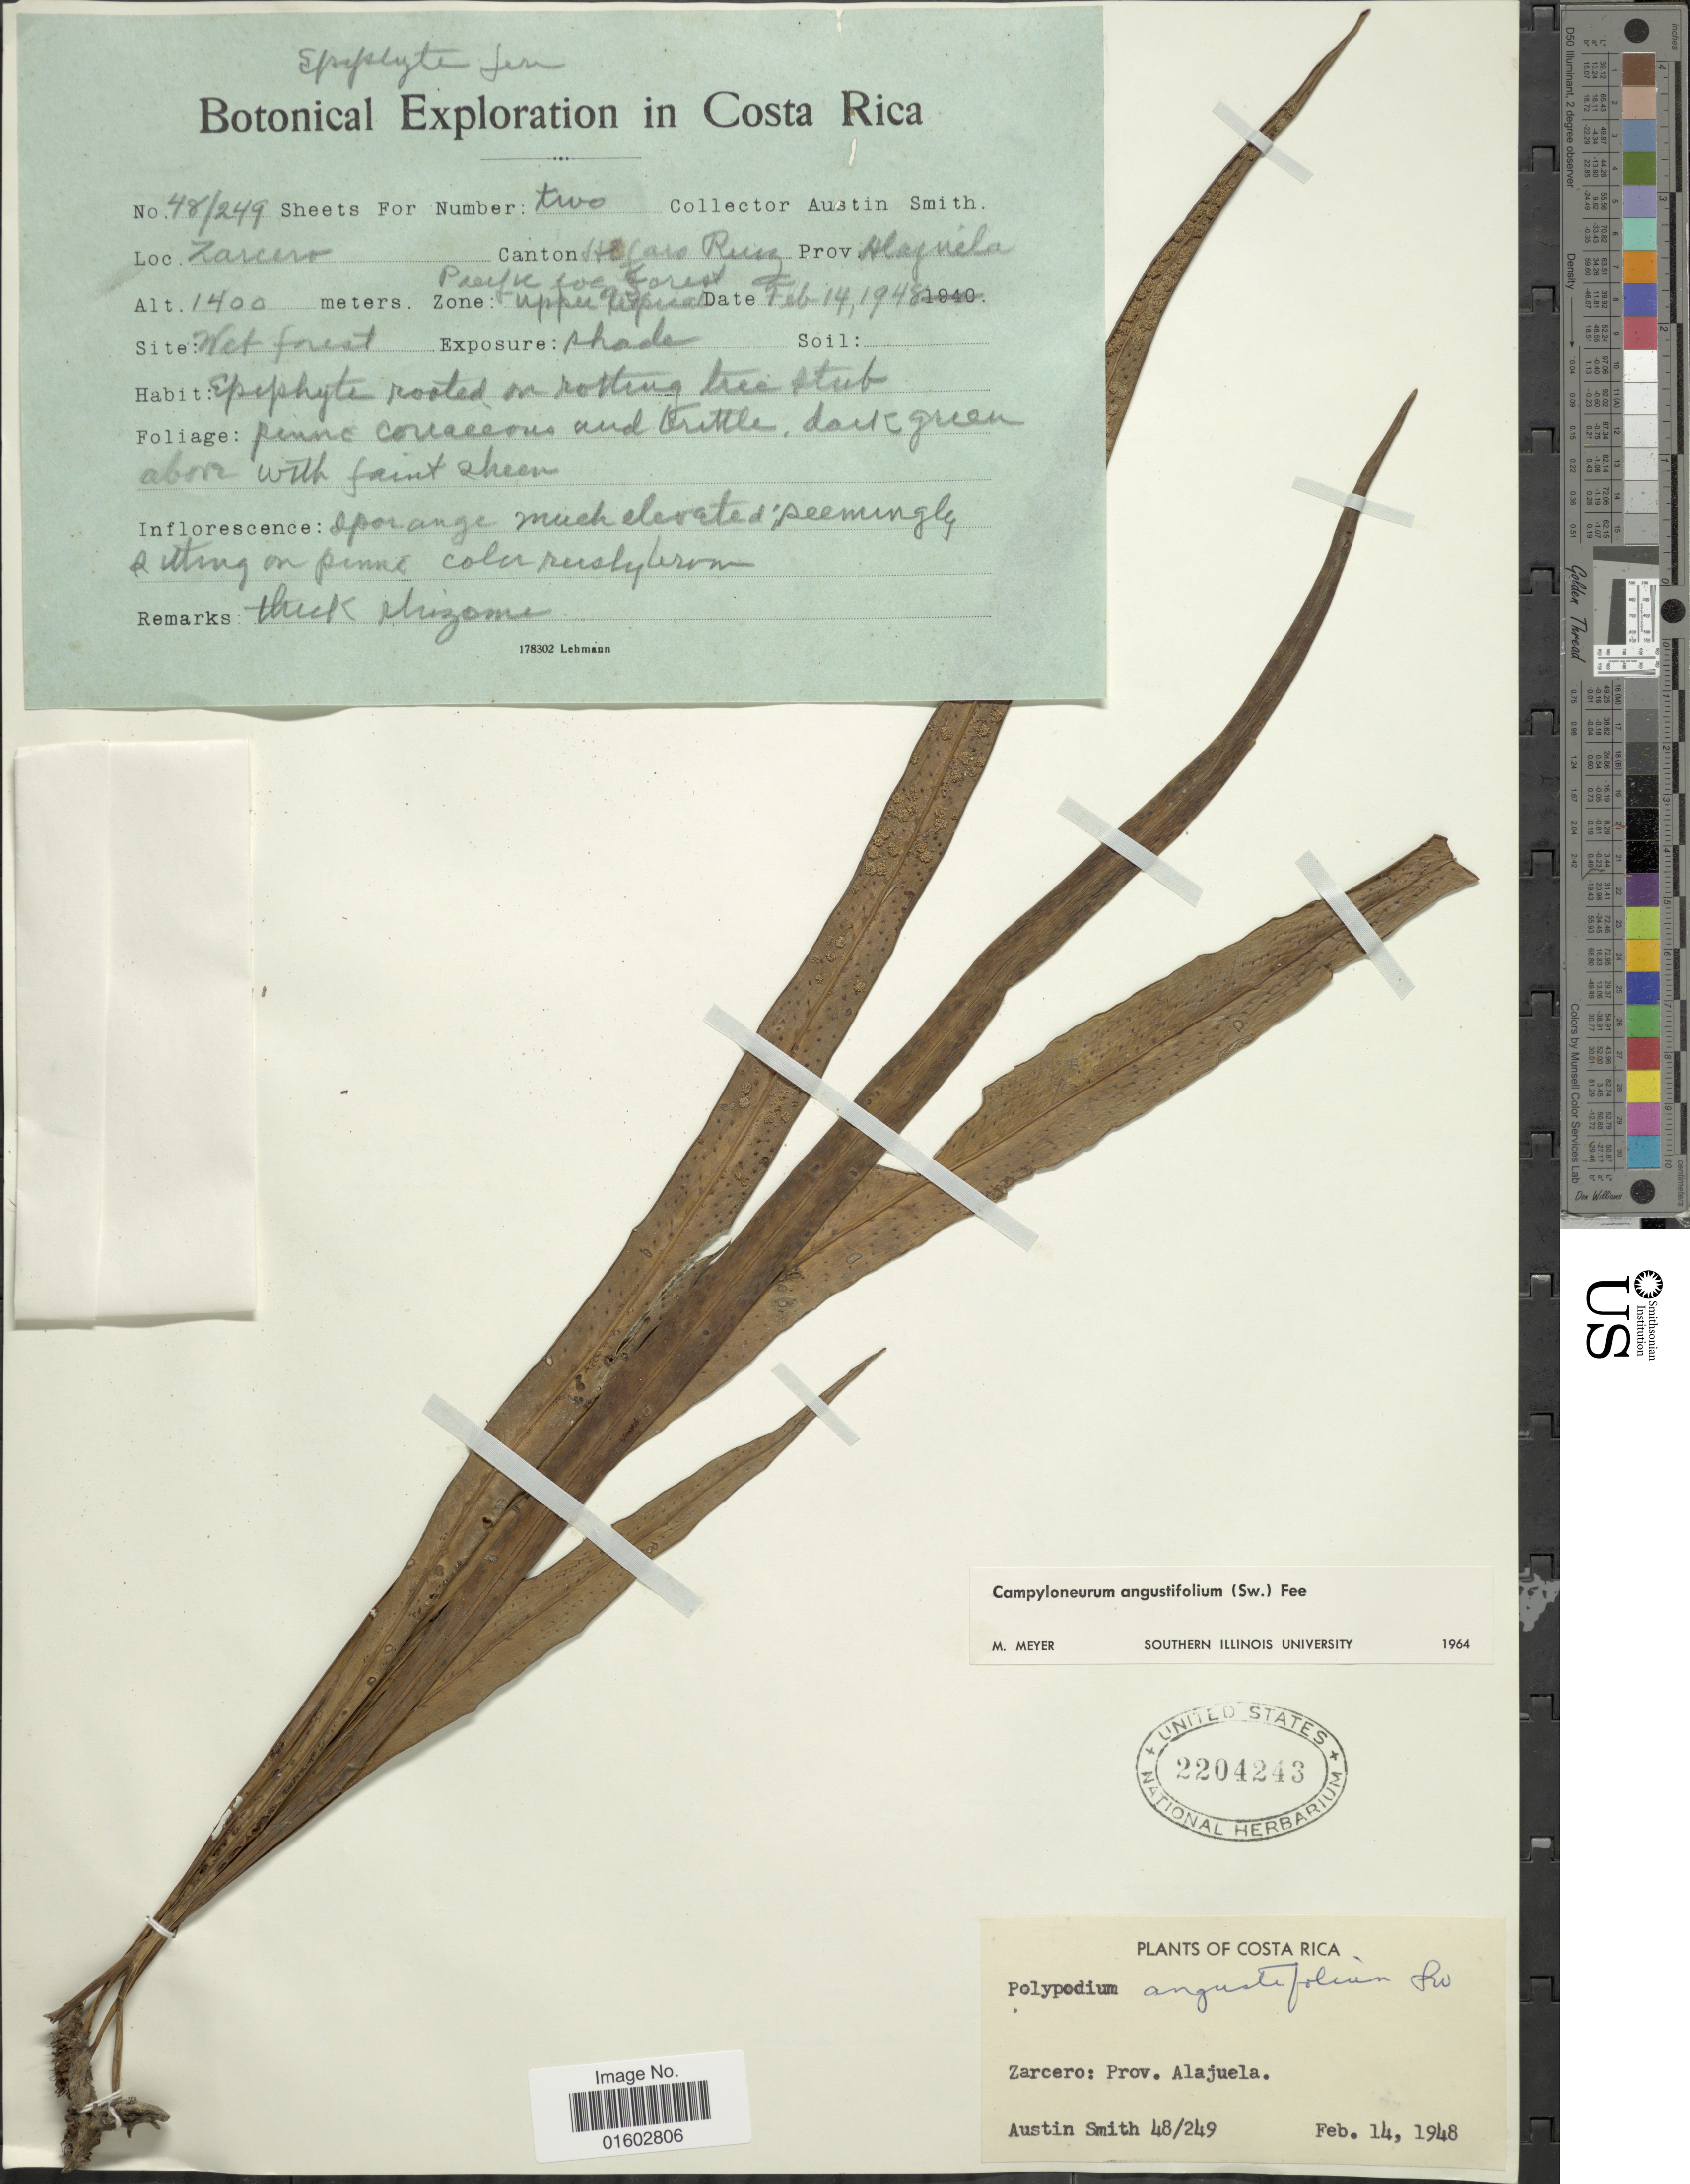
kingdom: Plantae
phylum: Tracheophyta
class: Polypodiopsida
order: Polypodiales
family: Polypodiaceae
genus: Campyloneurum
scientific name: Campyloneurum angustifolium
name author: (Sw.) Fée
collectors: Aust P. Smith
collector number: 48/249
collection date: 1948-02-14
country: Costa Rica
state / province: Alajuela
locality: Zarcero, Alfaro Ruiz canton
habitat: Zone: Pacific fog forest, upper tropical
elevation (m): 1400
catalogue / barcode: US 2204243